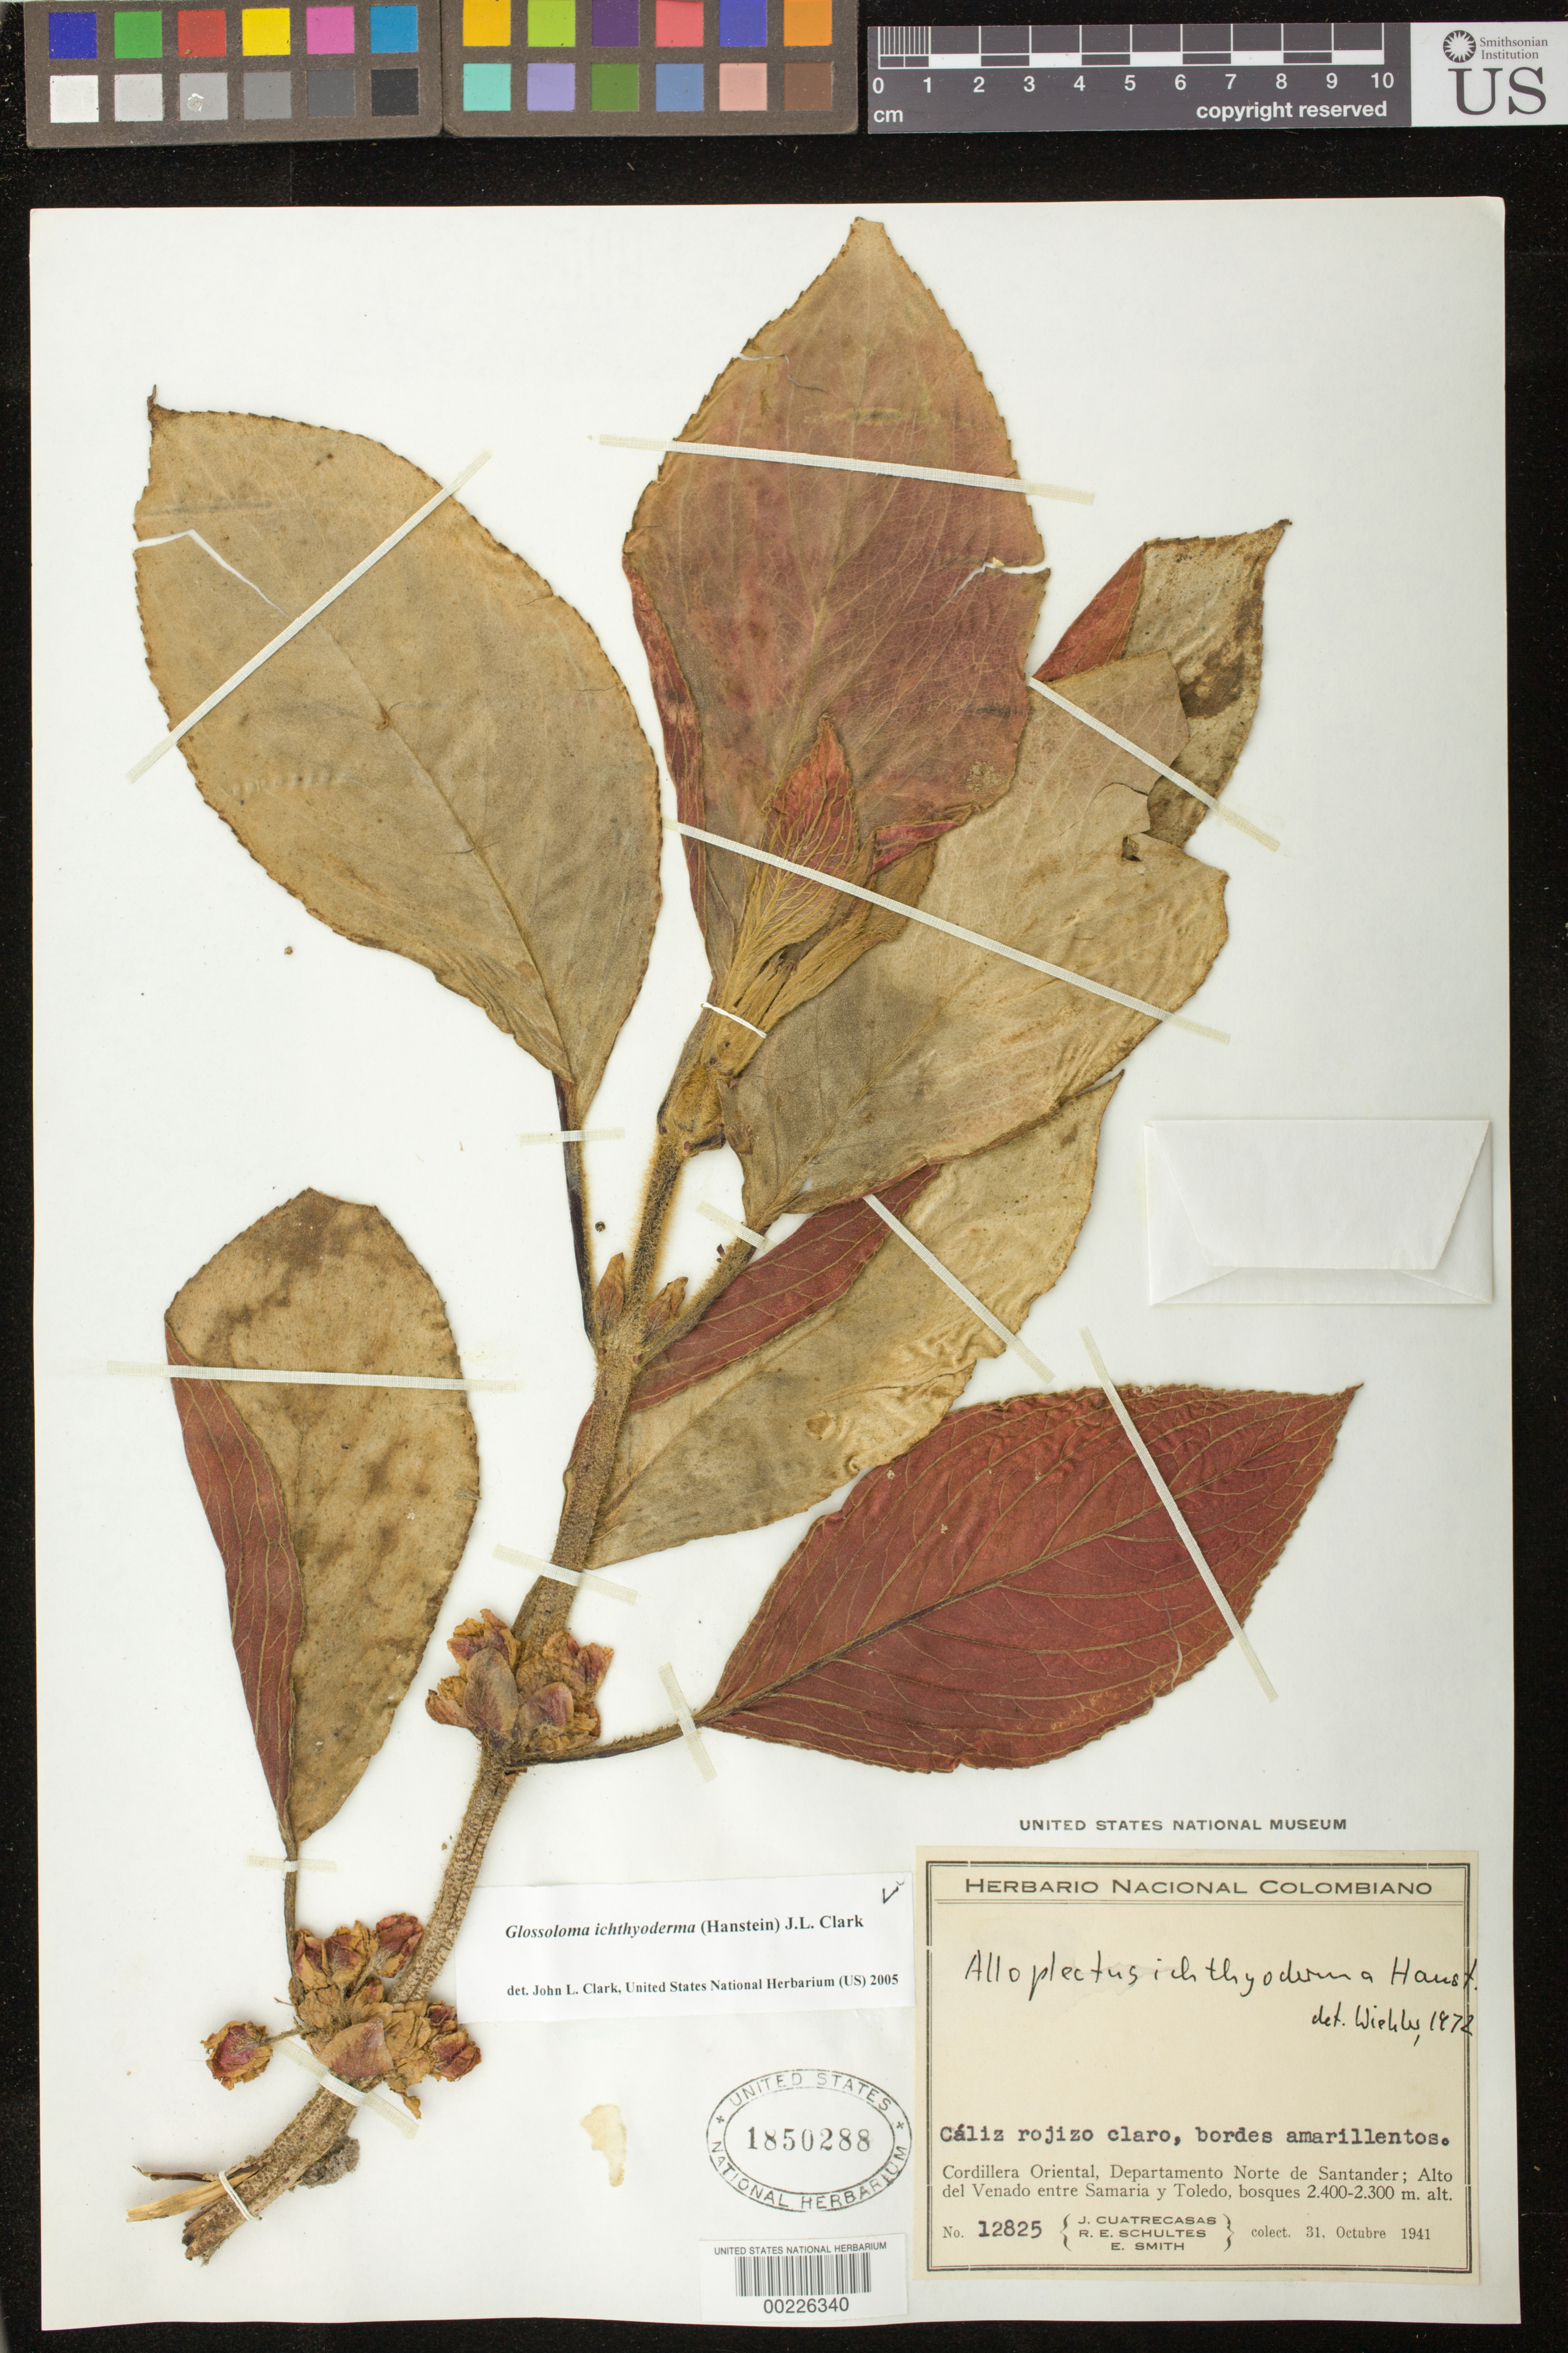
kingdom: Plantae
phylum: Tracheophyta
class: Magnoliopsida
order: Lamiales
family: Gesneriaceae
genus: Glossoloma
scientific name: Glossoloma ichthyoderma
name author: (Hanst.) J.L. Clark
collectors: J. Cuatrecasas, R. E. Schultes & C. E. Smith Jr.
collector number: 12825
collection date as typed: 31 Oct 1941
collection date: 1941-10-31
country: Colombia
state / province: Norte de Santander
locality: Cordillera Oriental, Alto del Venado between Samaria and Toledo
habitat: Forests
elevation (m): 2300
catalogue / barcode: US 1850288